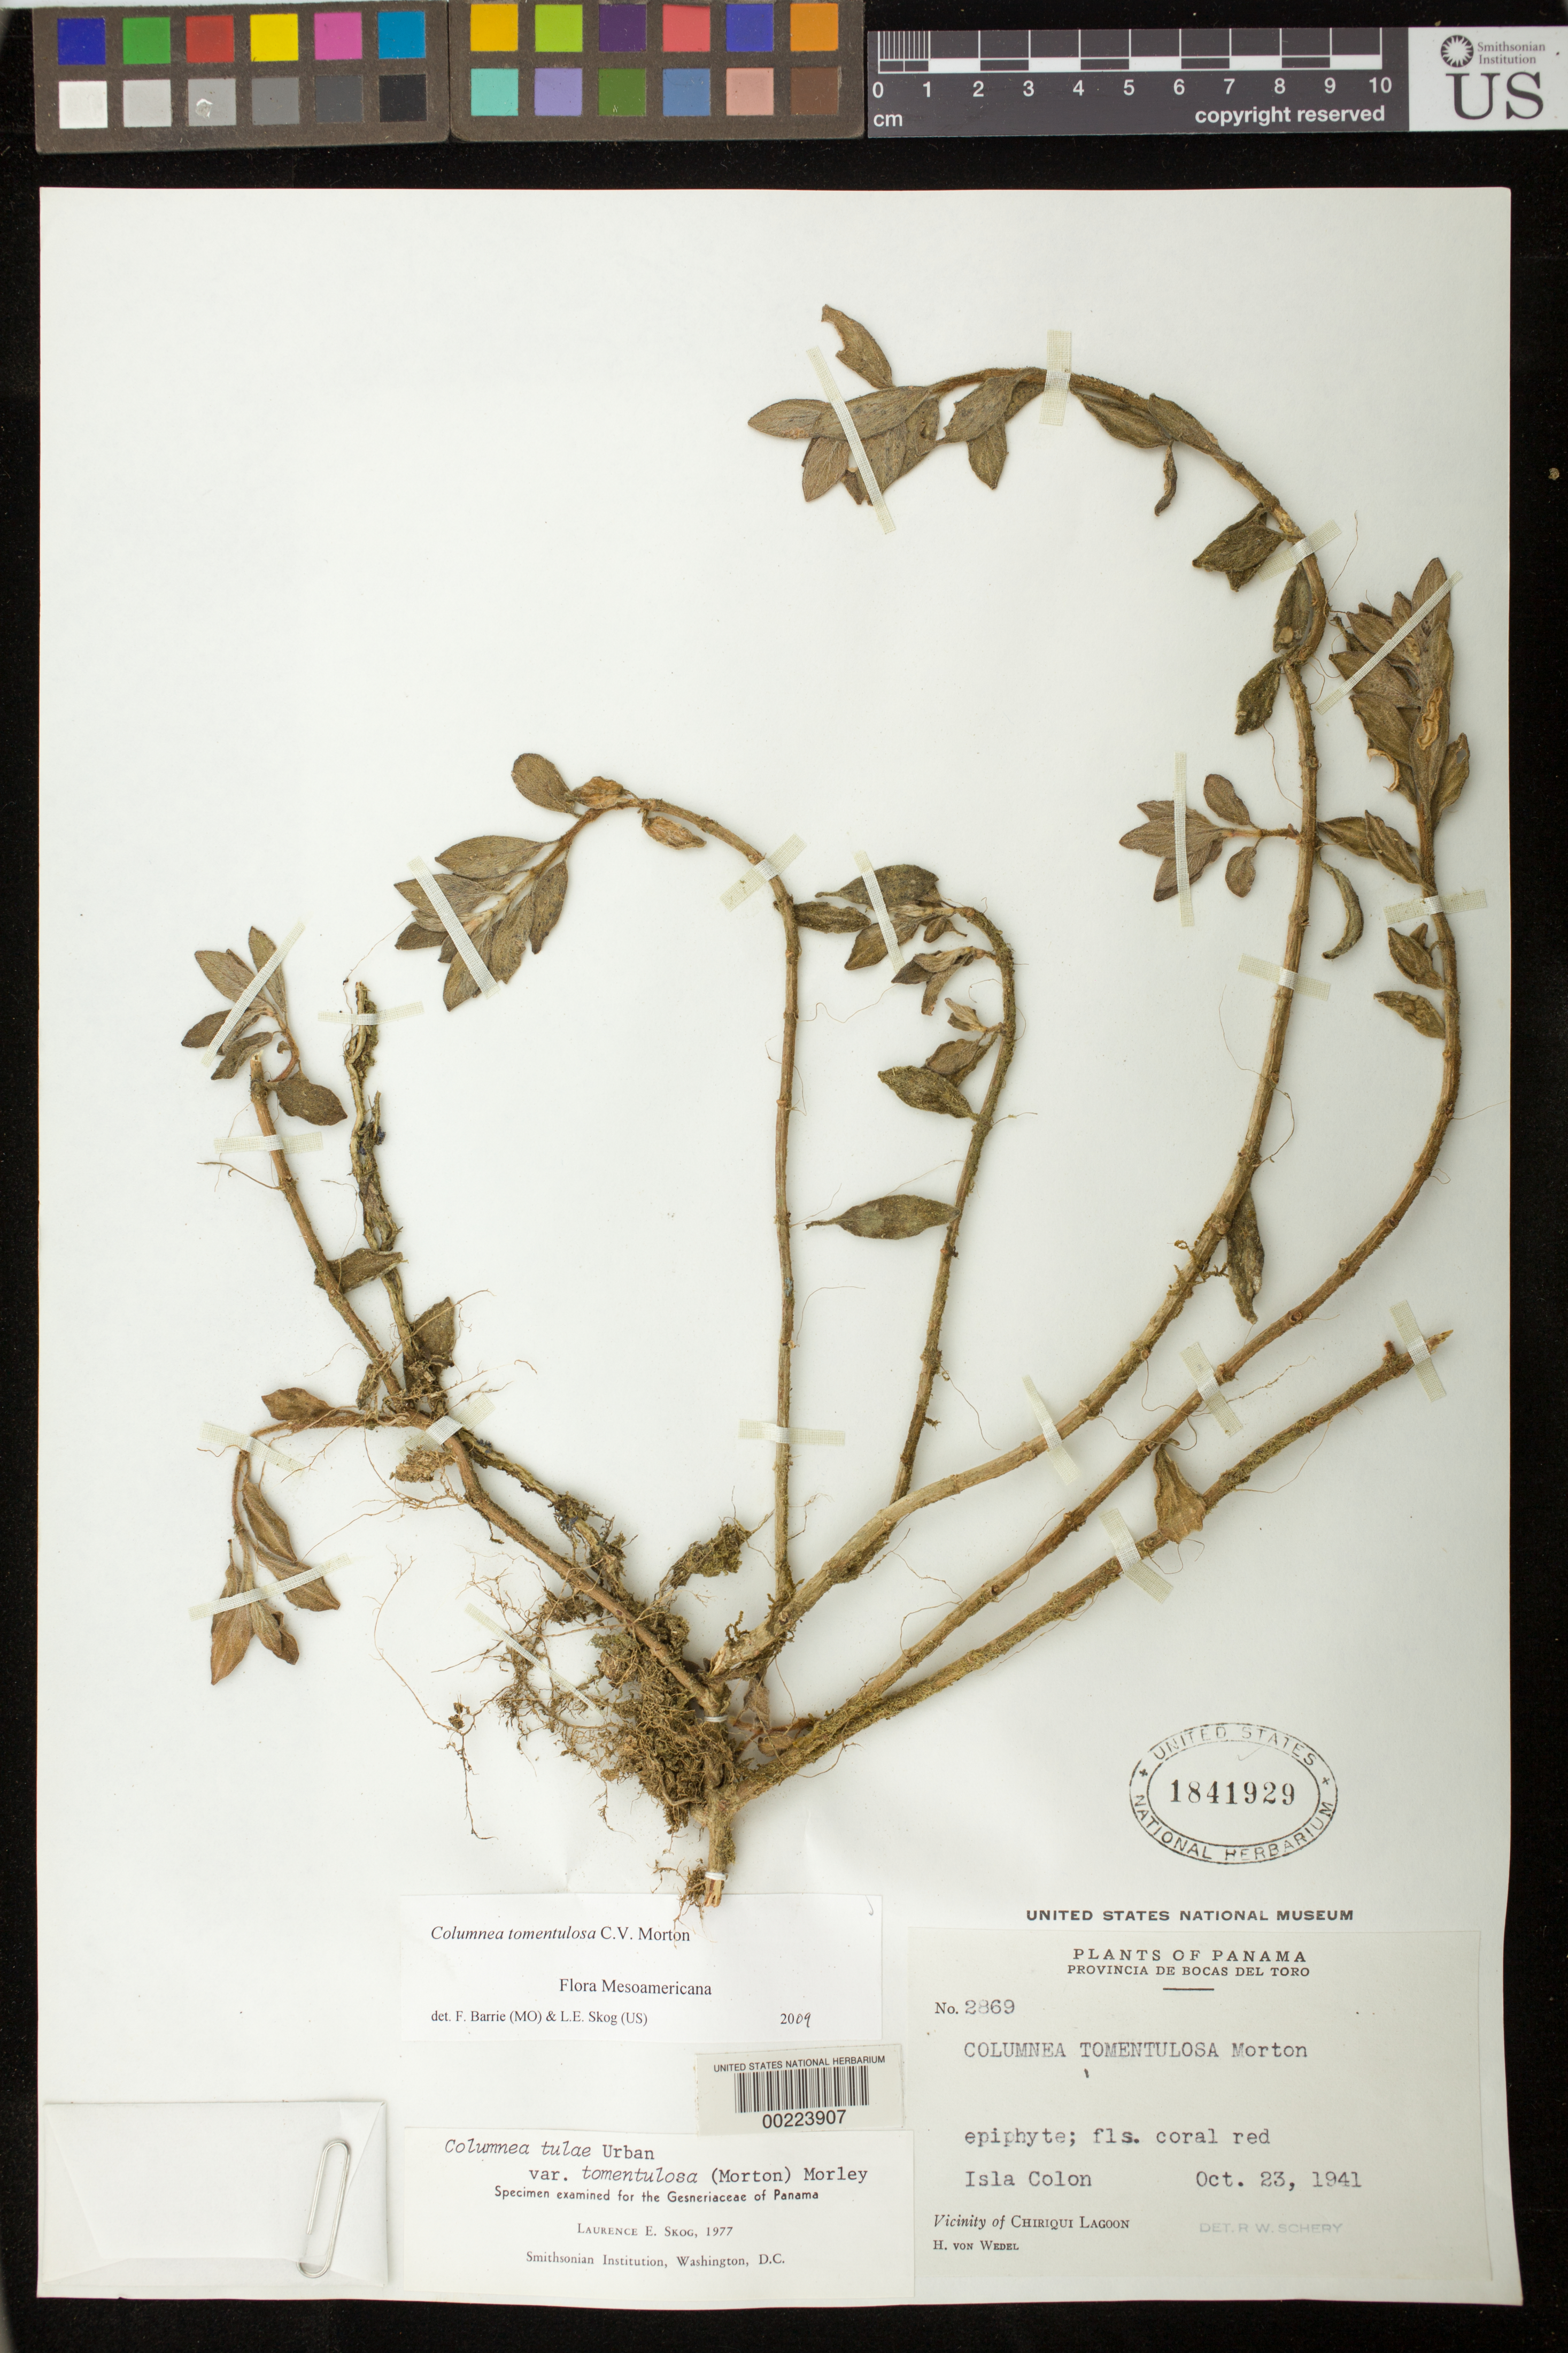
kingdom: Plantae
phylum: Tracheophyta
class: Magnoliopsida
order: Lamiales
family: Gesneriaceae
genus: Columnea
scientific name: Columnea tomentulosa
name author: C.V. Morton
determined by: Barrie, F. R.; Skog, Laurence E.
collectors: H. von Wedel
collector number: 2869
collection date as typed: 23 Oct 1941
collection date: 1941-10-23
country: Panama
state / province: Bocas del Toro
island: Colón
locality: Isla Colon, vicinity of Chiriqui Lagoon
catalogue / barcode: US 1841929